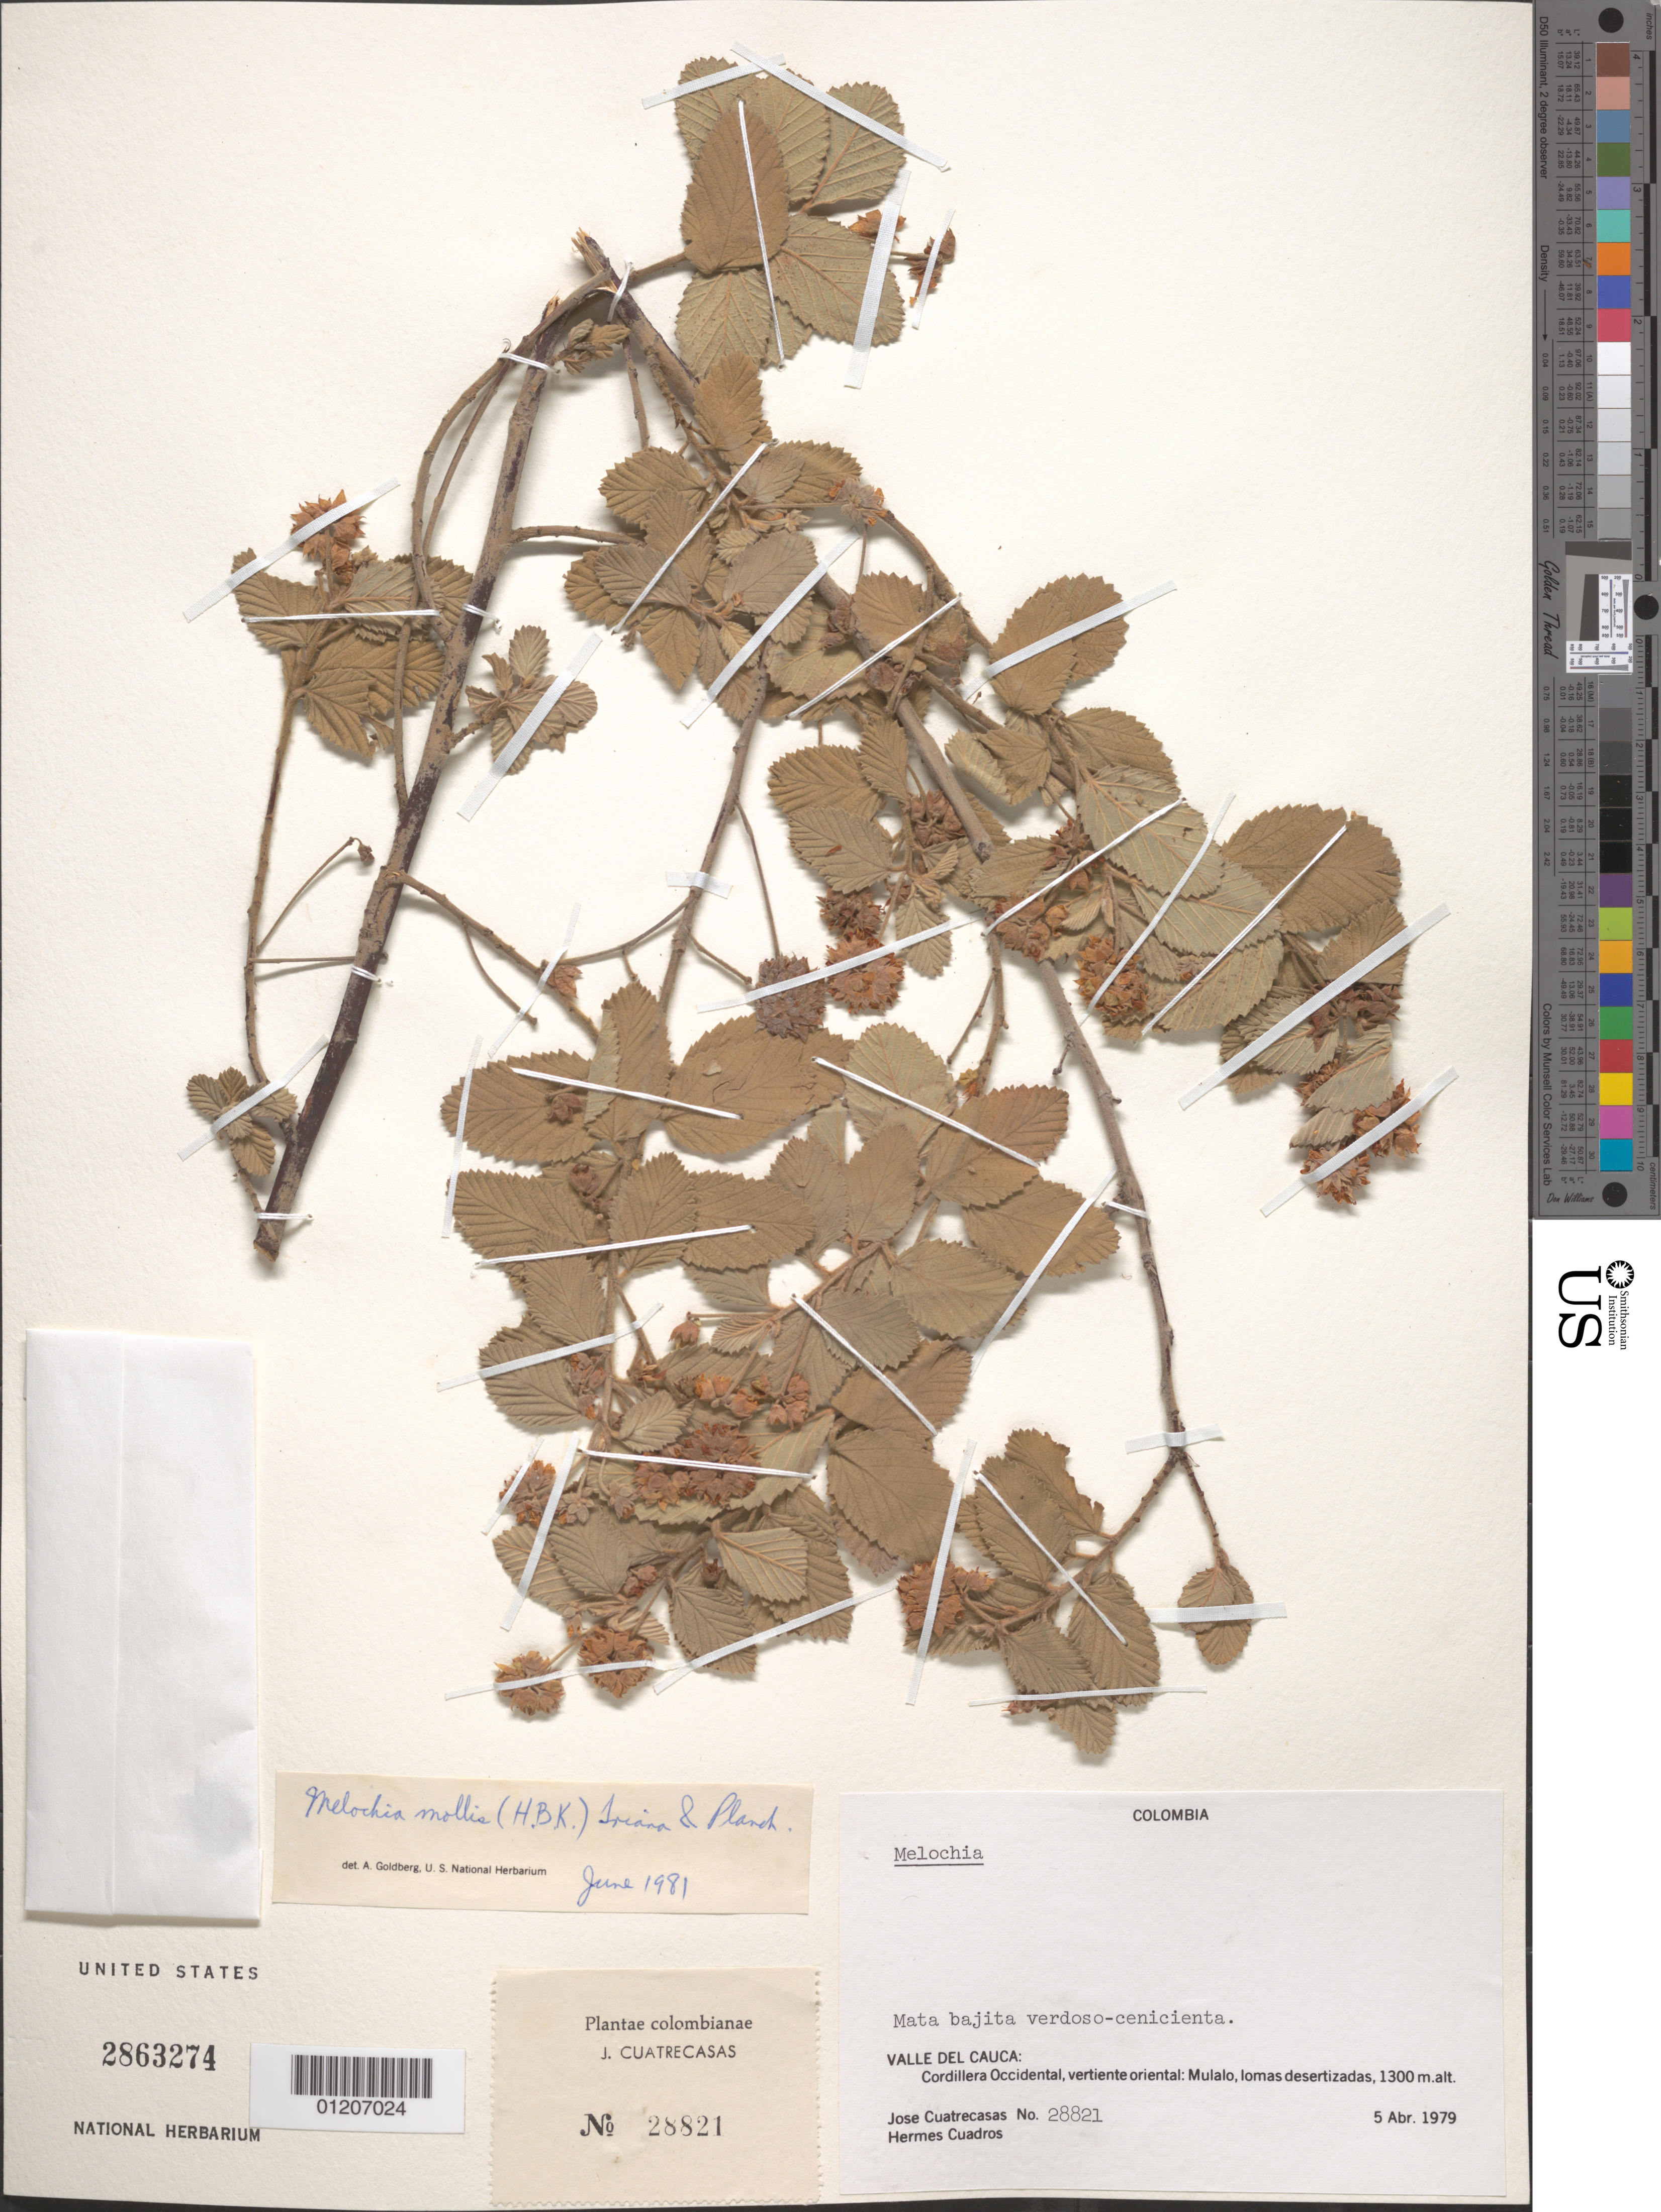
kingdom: Plantae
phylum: Tracheophyta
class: Magnoliopsida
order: Malvales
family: Malvaceae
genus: Melochia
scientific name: Melochia mollis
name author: (Kunth) Triana & Planch.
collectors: J. Cuatrecasas & H. Cuadros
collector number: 28821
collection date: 1979-04-05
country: Colombia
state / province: Valle del Cauca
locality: Cordillera Occidental, vertiente oriental: Mulalo, lomas desertizadas.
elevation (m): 1300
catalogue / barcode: US 2863274